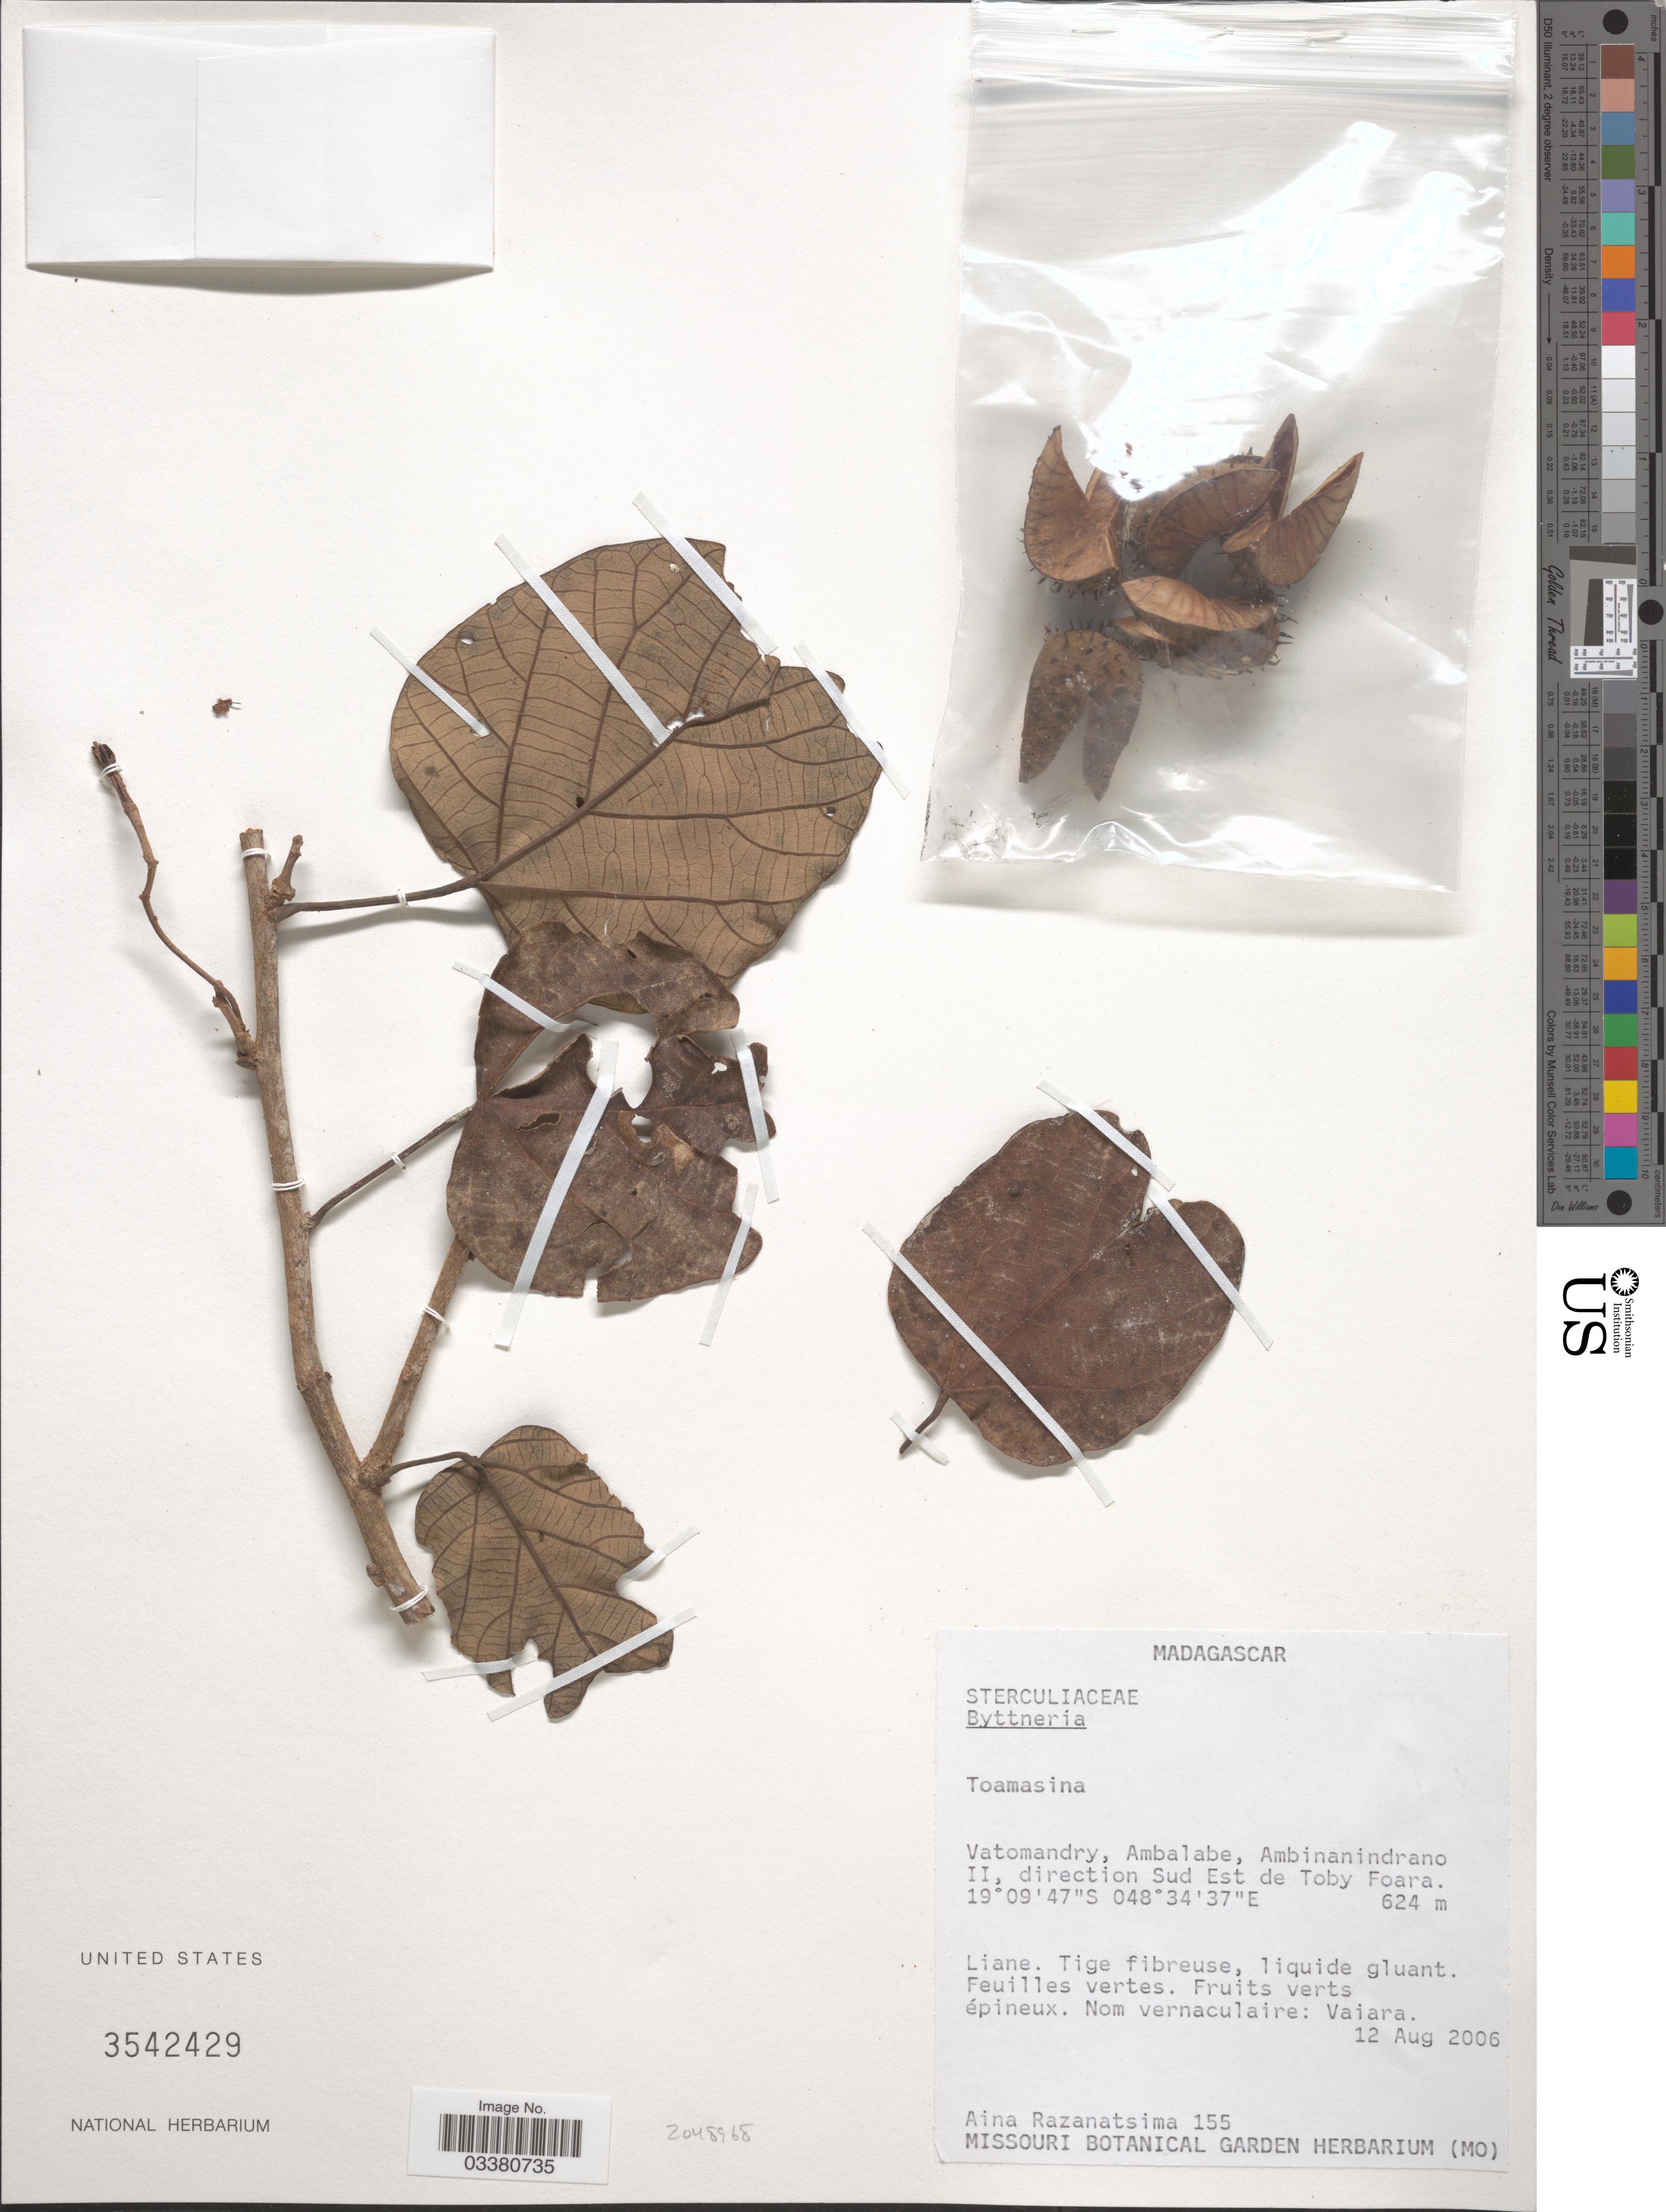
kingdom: Plantae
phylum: Tracheophyta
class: Magnoliopsida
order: Malvales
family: Malvaceae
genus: Byttneria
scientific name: Byttneria sp.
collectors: A. Razanatsima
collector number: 155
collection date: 2006-08-12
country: Madagascar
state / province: Atsinanana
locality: Vatomandry, Ambalabe, Ambinanindrano II, direction Sud Est de Toby Foara.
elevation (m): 624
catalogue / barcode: US 3542429